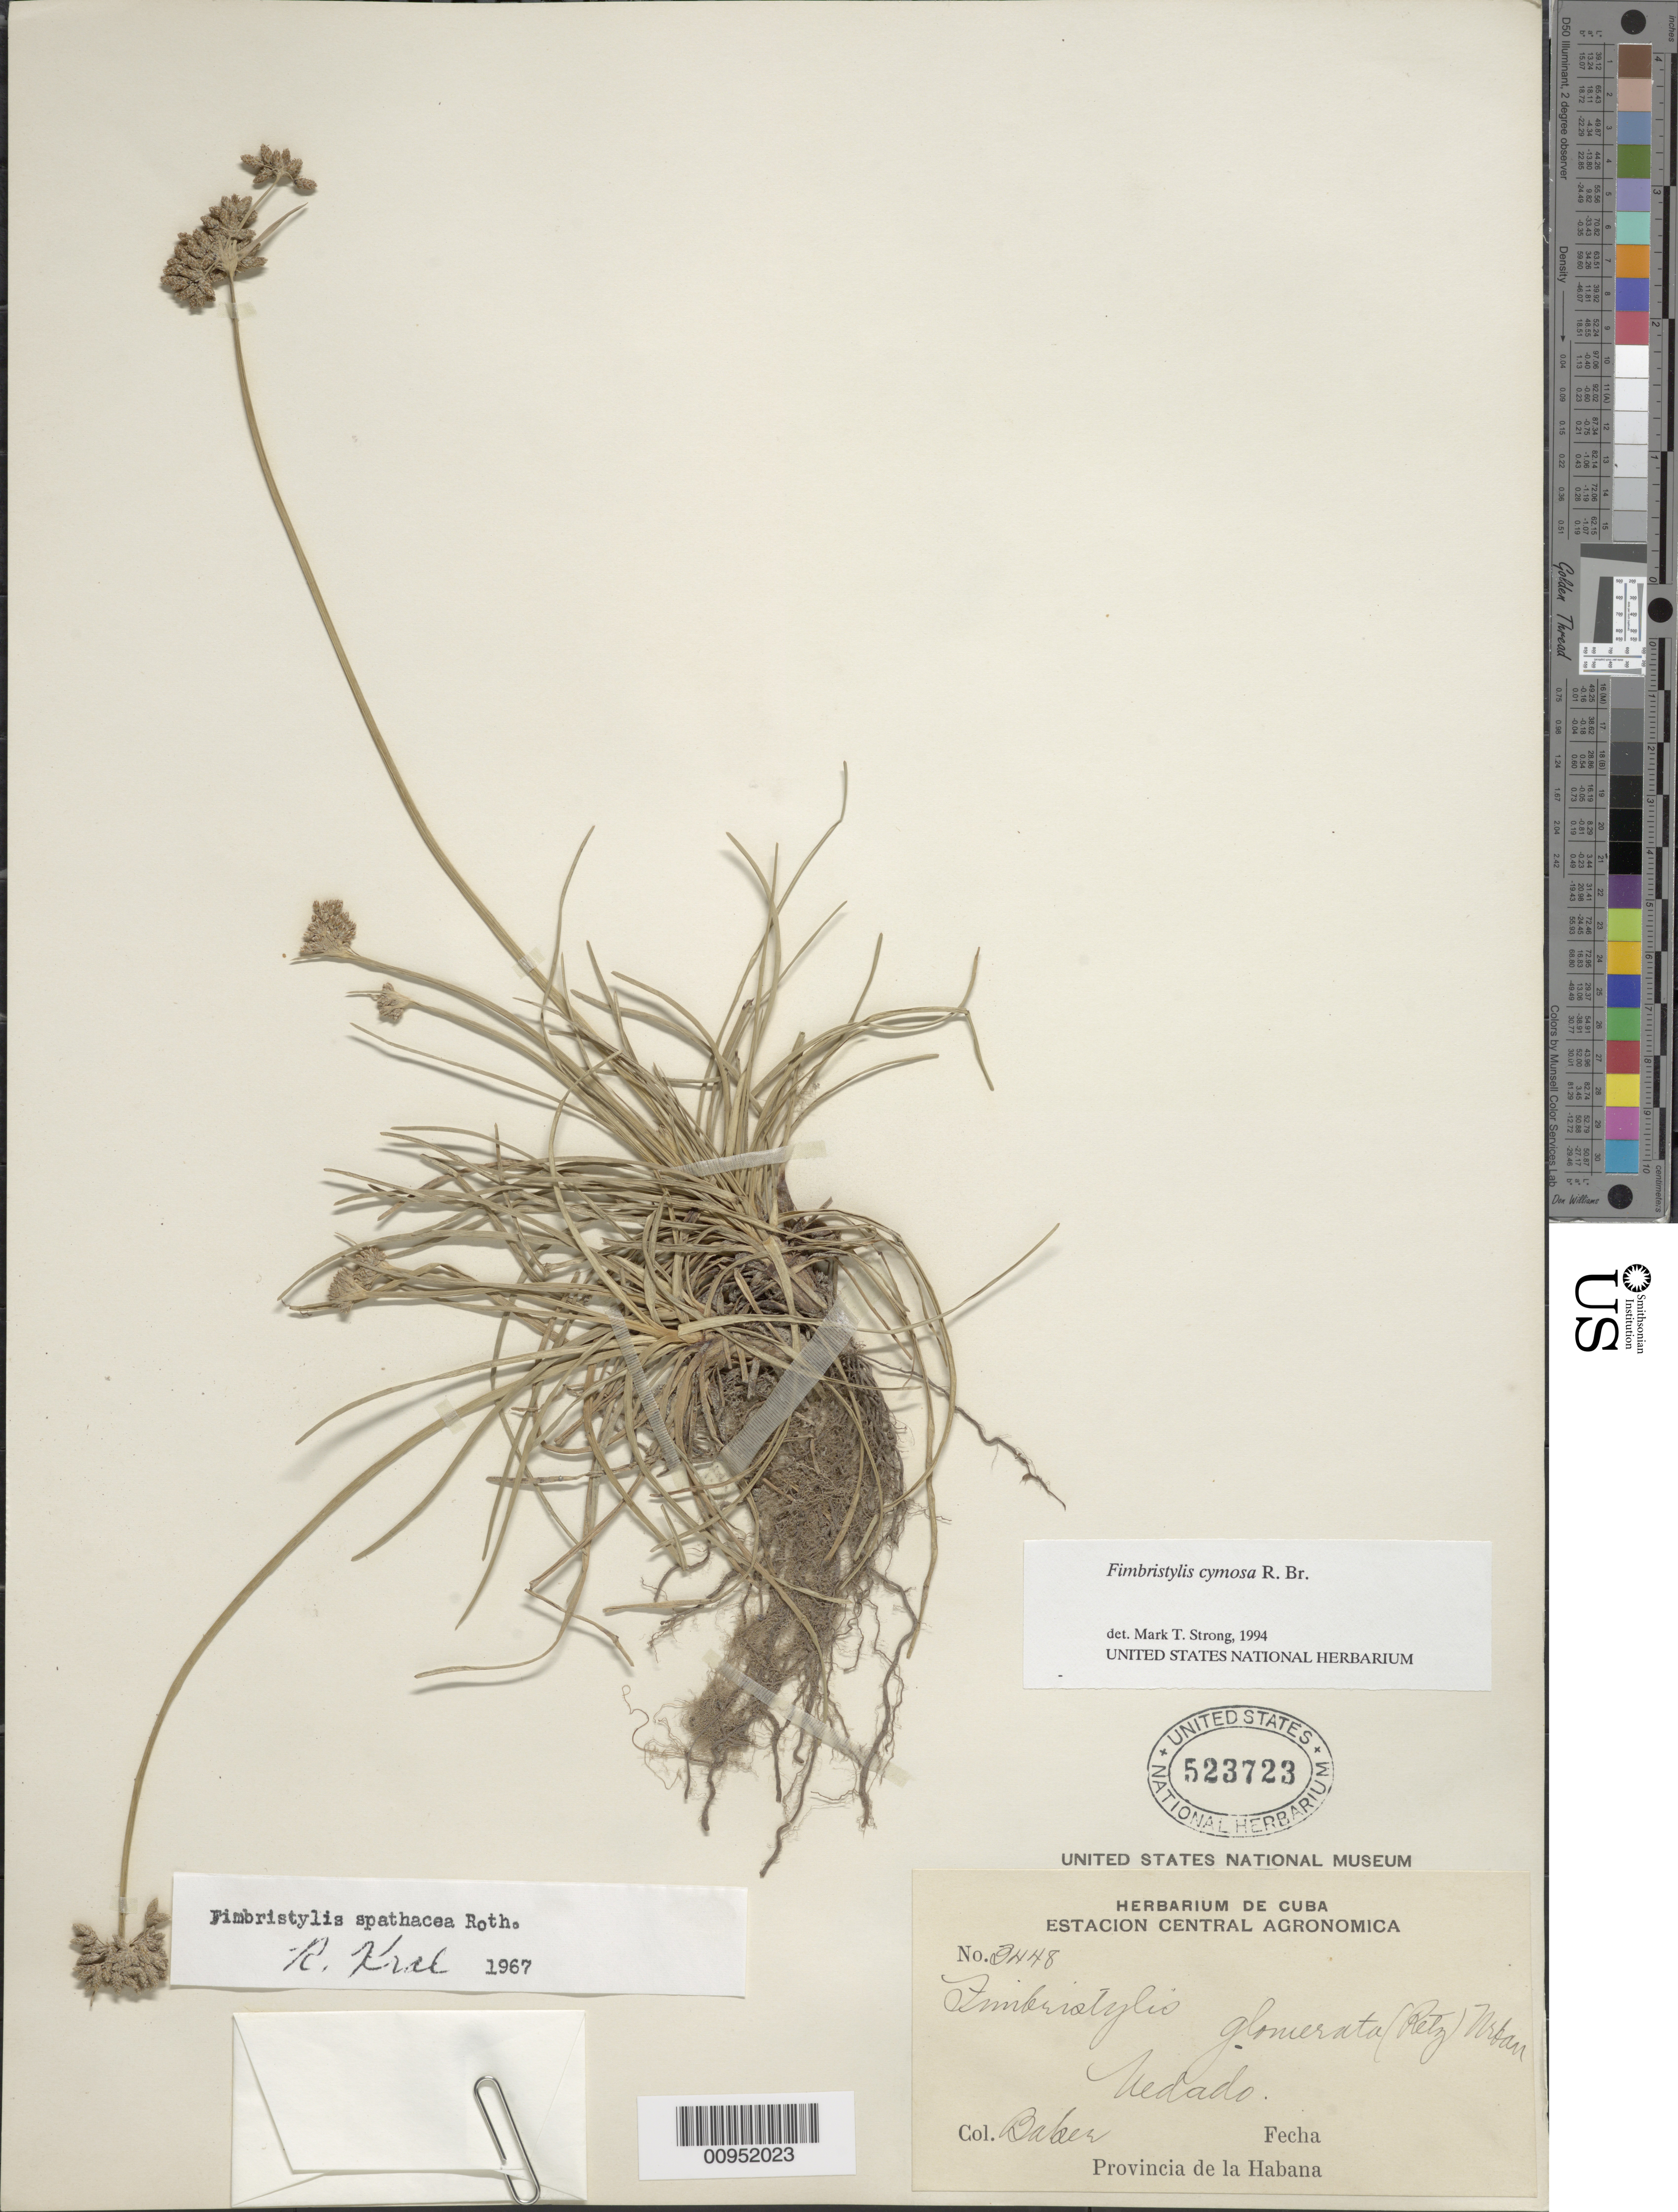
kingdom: Plantae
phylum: Tracheophyta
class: Liliopsida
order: Poales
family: Cyperaceae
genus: Fimbristylis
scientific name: Fimbristylis cymosa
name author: R. Br.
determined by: Strong, M. T., (US), Smithsonian Institution - National Museum of Natural History (UNITED STATES)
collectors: C. F. Baker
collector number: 3448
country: Cuba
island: Cuba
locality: "Hedada"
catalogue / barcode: US 523723